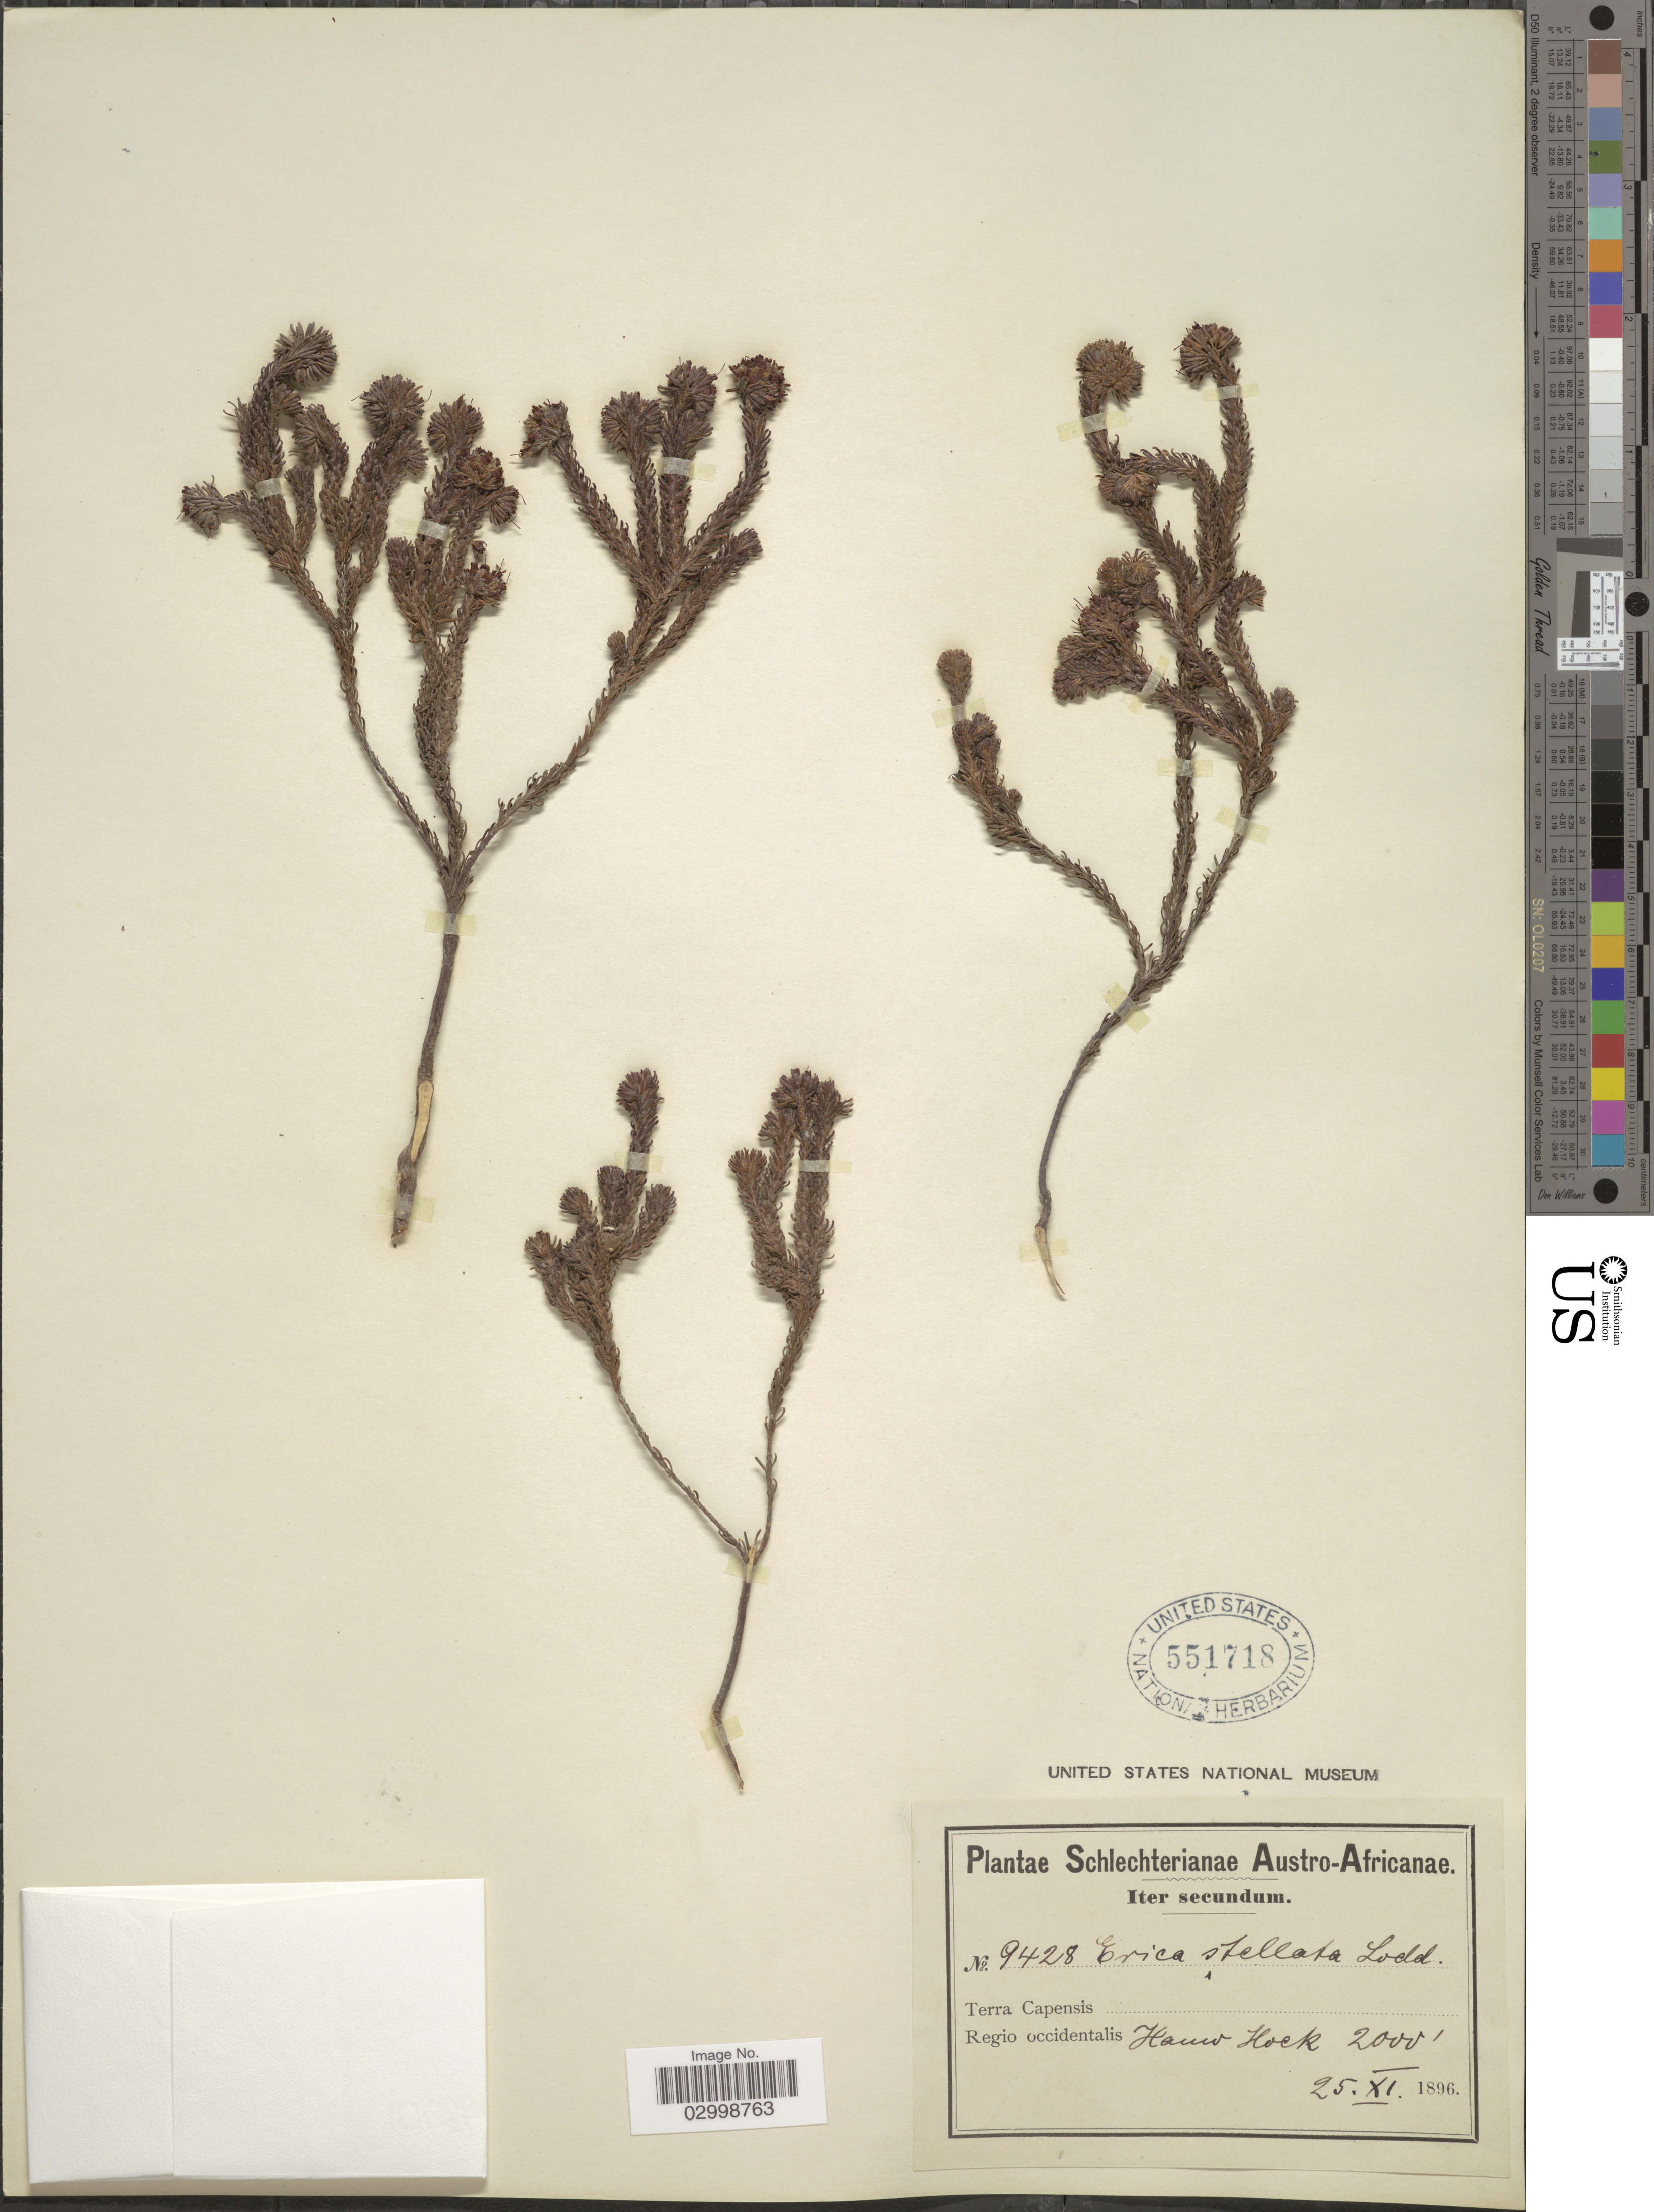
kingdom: Plantae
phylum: Tracheophyta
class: Magnoliopsida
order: Ericales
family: Ericaceae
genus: Erica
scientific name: Erica stellata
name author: Lodd.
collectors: Schlechter, --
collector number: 9428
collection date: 1896-11-25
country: South Africa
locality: Austro-Africanae. Terra Capensis. Regio occidentalis. Houw Hoek.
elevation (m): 610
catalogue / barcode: US 551718